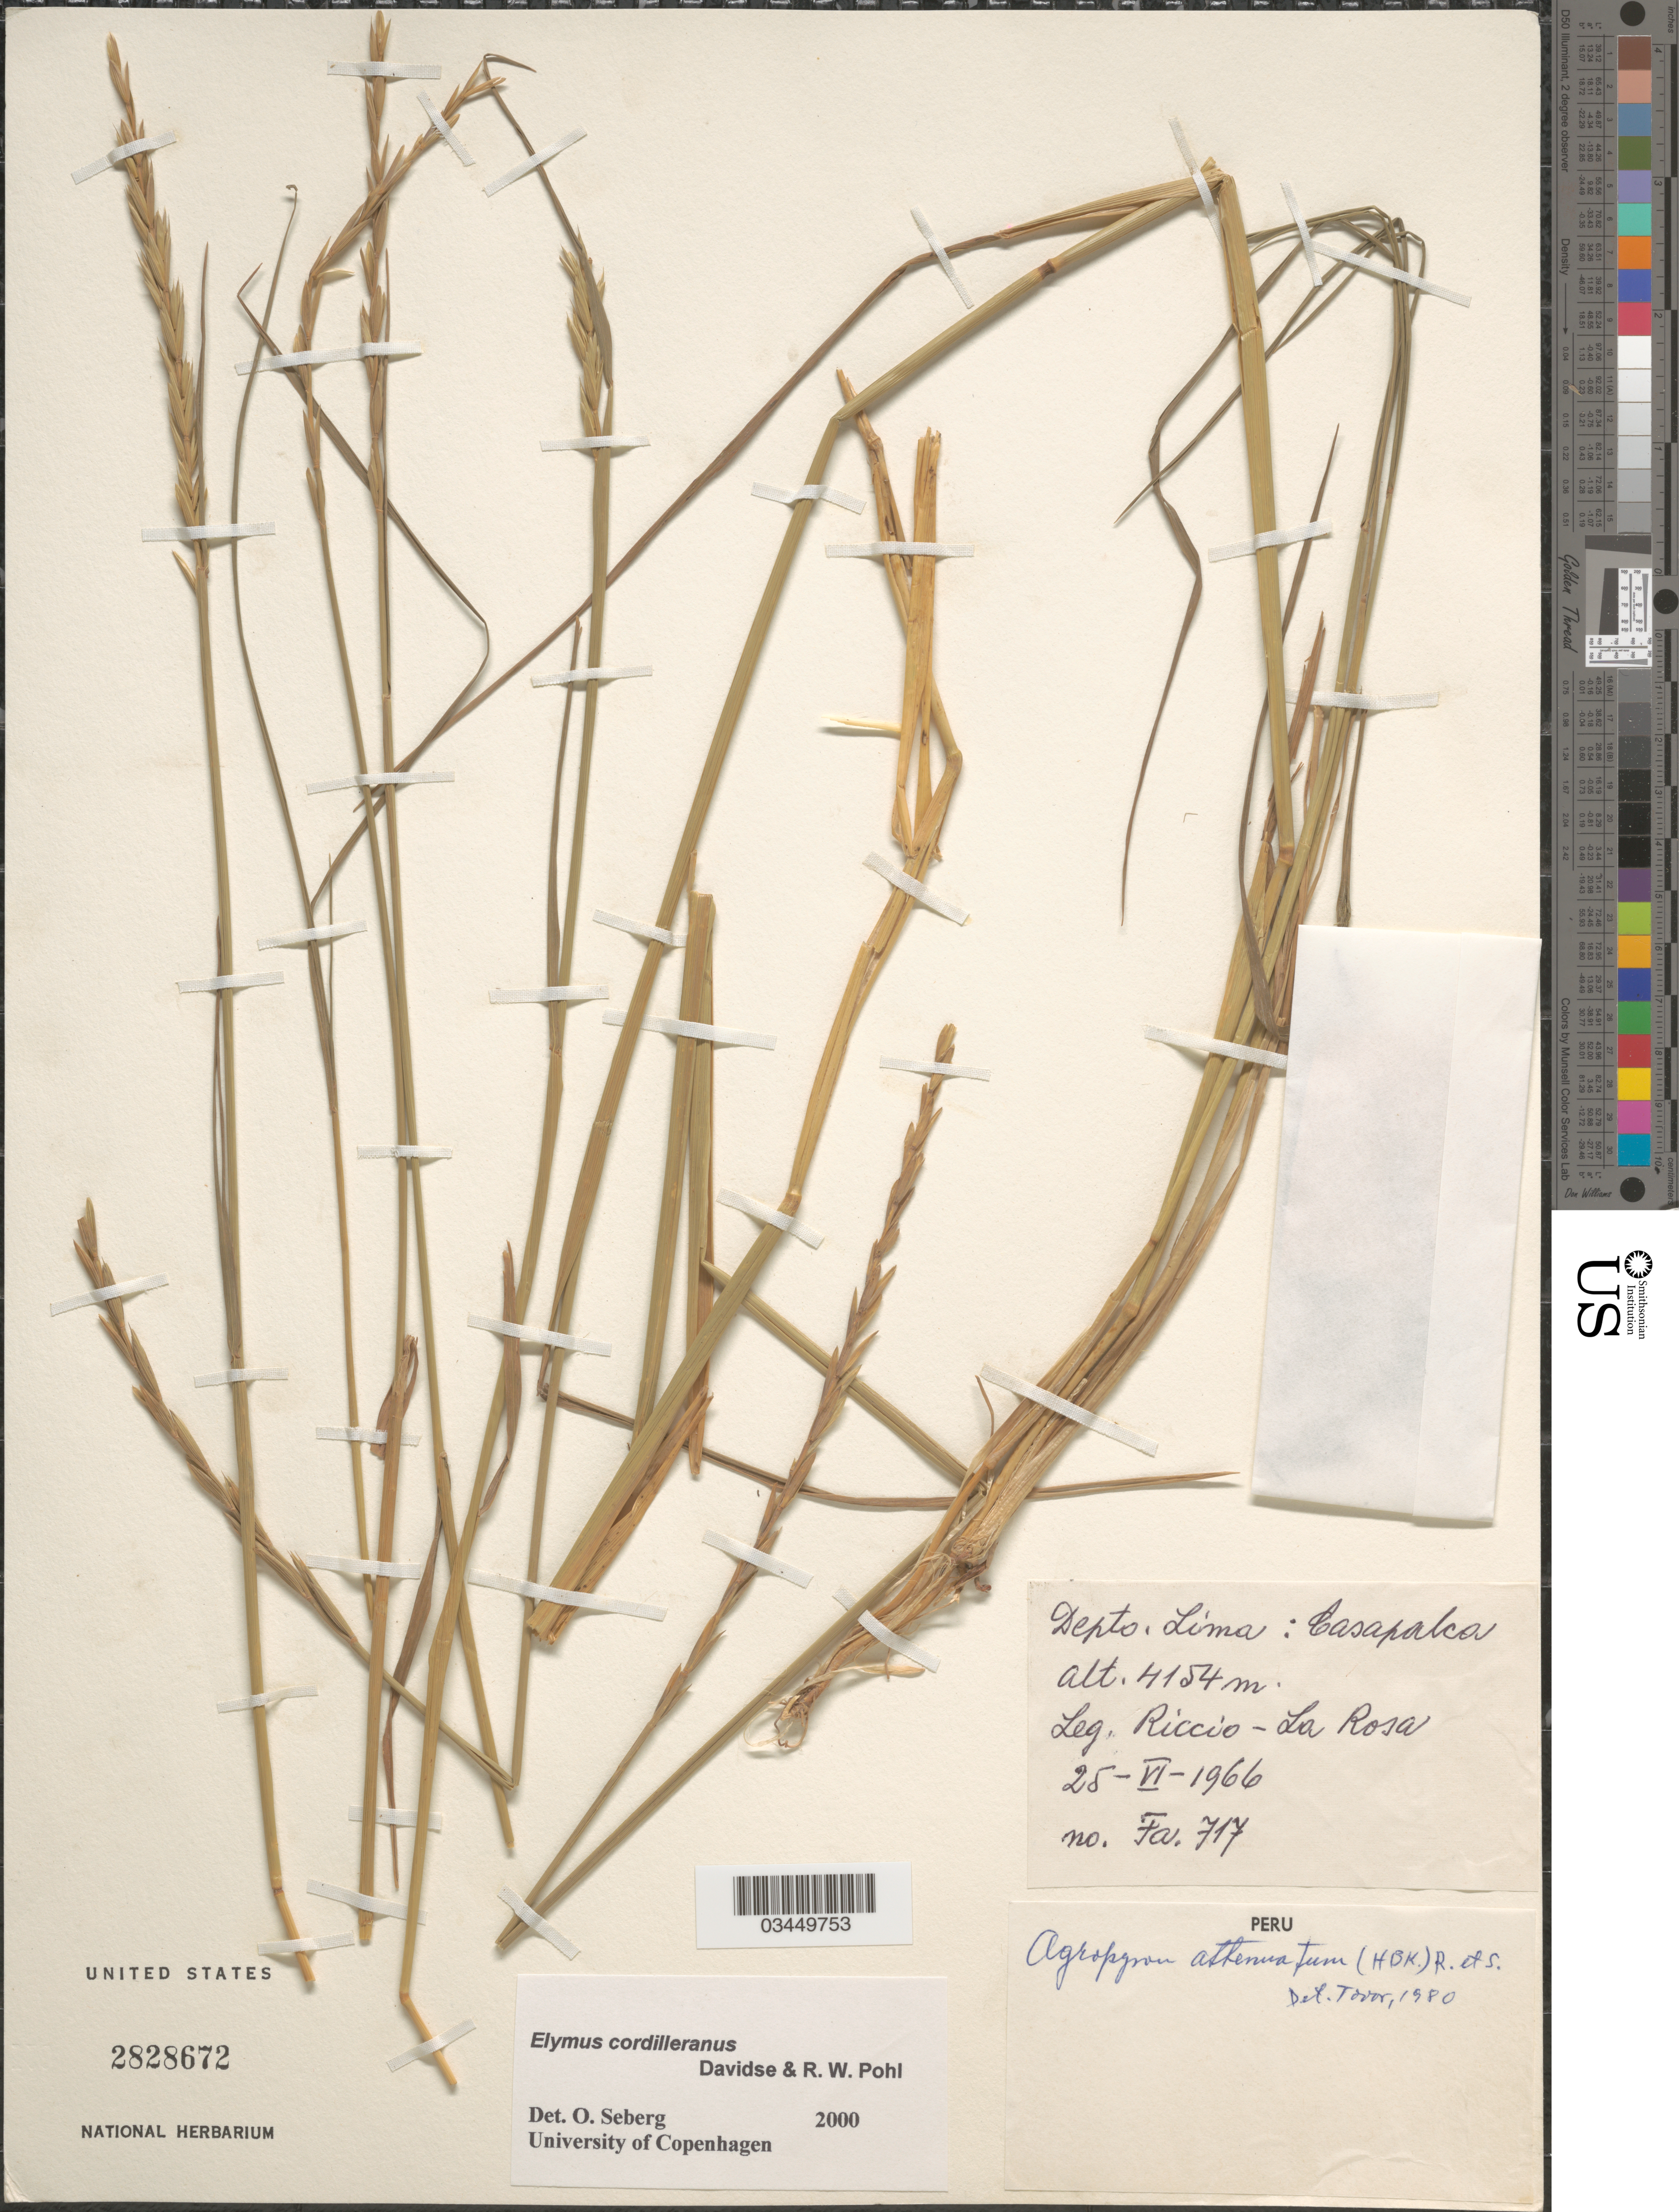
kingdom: Plantae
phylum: Tracheophyta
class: Liliopsida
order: Poales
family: Poaceae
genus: Elymus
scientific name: Elymus cordilleranus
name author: Davidse & R.W. Pohl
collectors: Riccio & -. La Rosa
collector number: Fa.717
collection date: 1966-06-25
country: Peru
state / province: Lima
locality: Depto. Lima: Casapalca.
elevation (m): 4154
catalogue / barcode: US 2828672